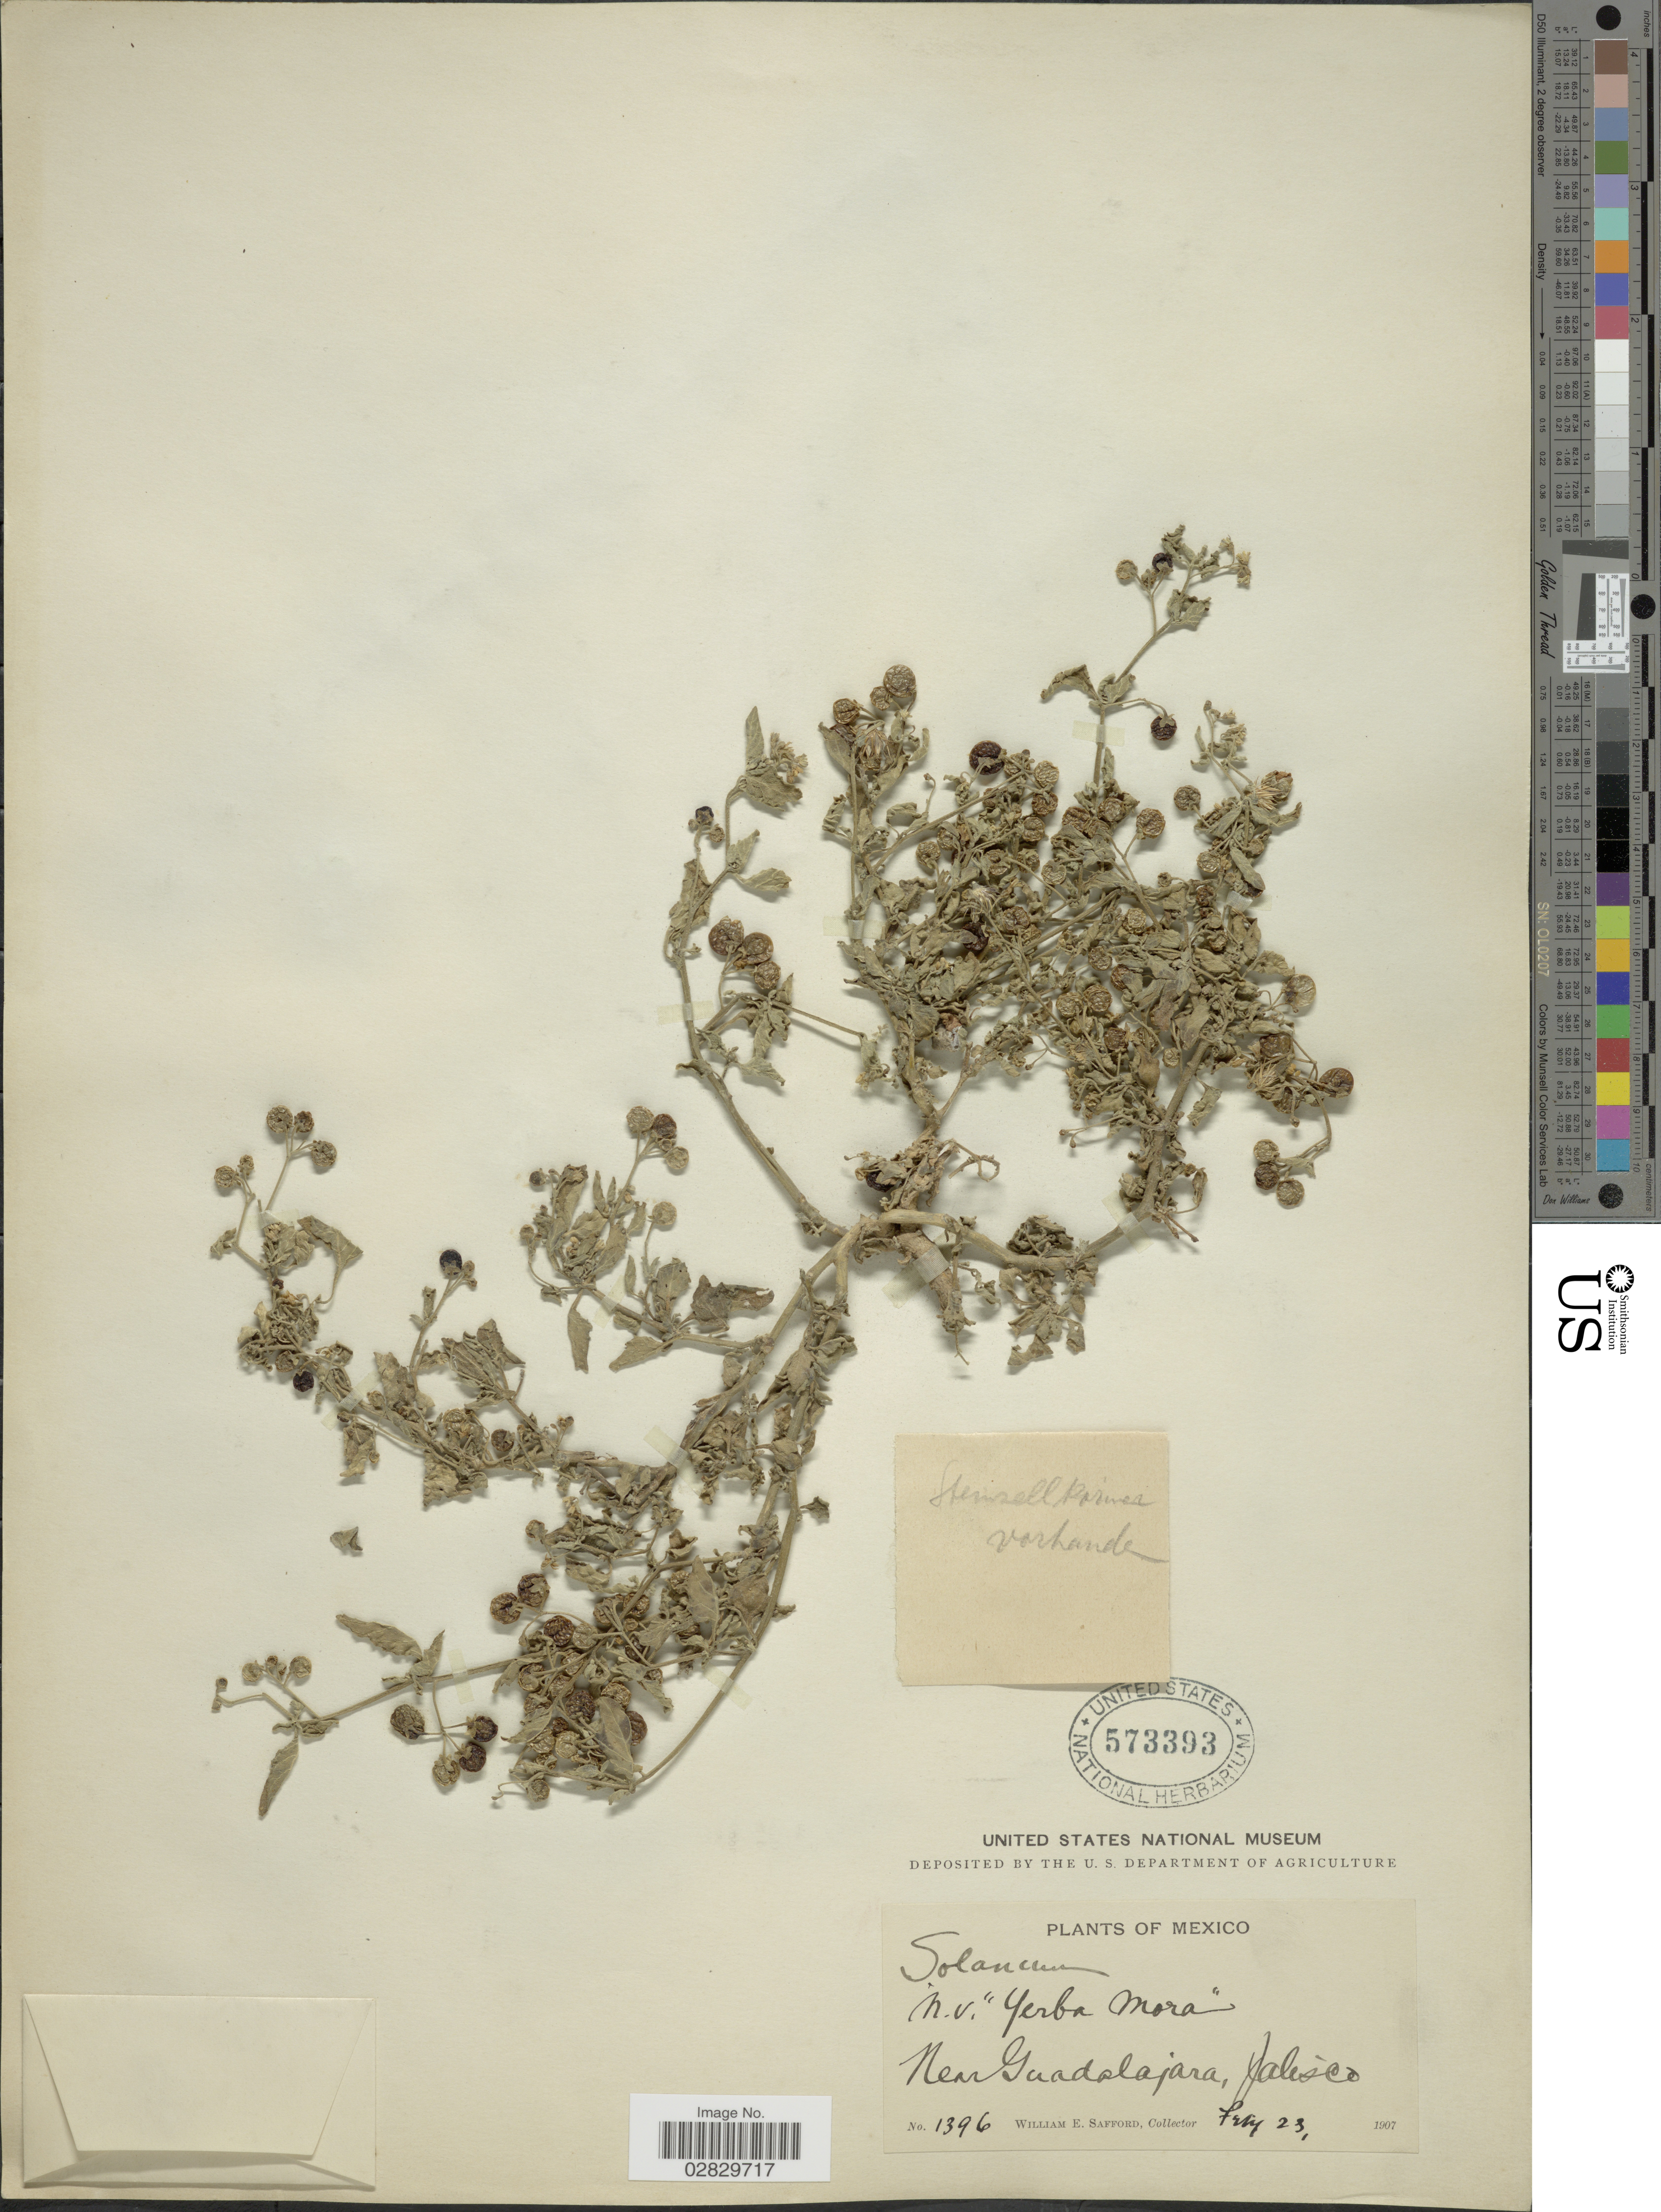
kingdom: Plantae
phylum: Tracheophyta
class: Magnoliopsida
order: Solanales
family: Solanaceae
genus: Solanum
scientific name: Solanum americanum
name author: Mill.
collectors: W. E. Safford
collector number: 1396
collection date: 1907-02-23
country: Mexico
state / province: Jalisco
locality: Near Guadalajara.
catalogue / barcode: US 573393